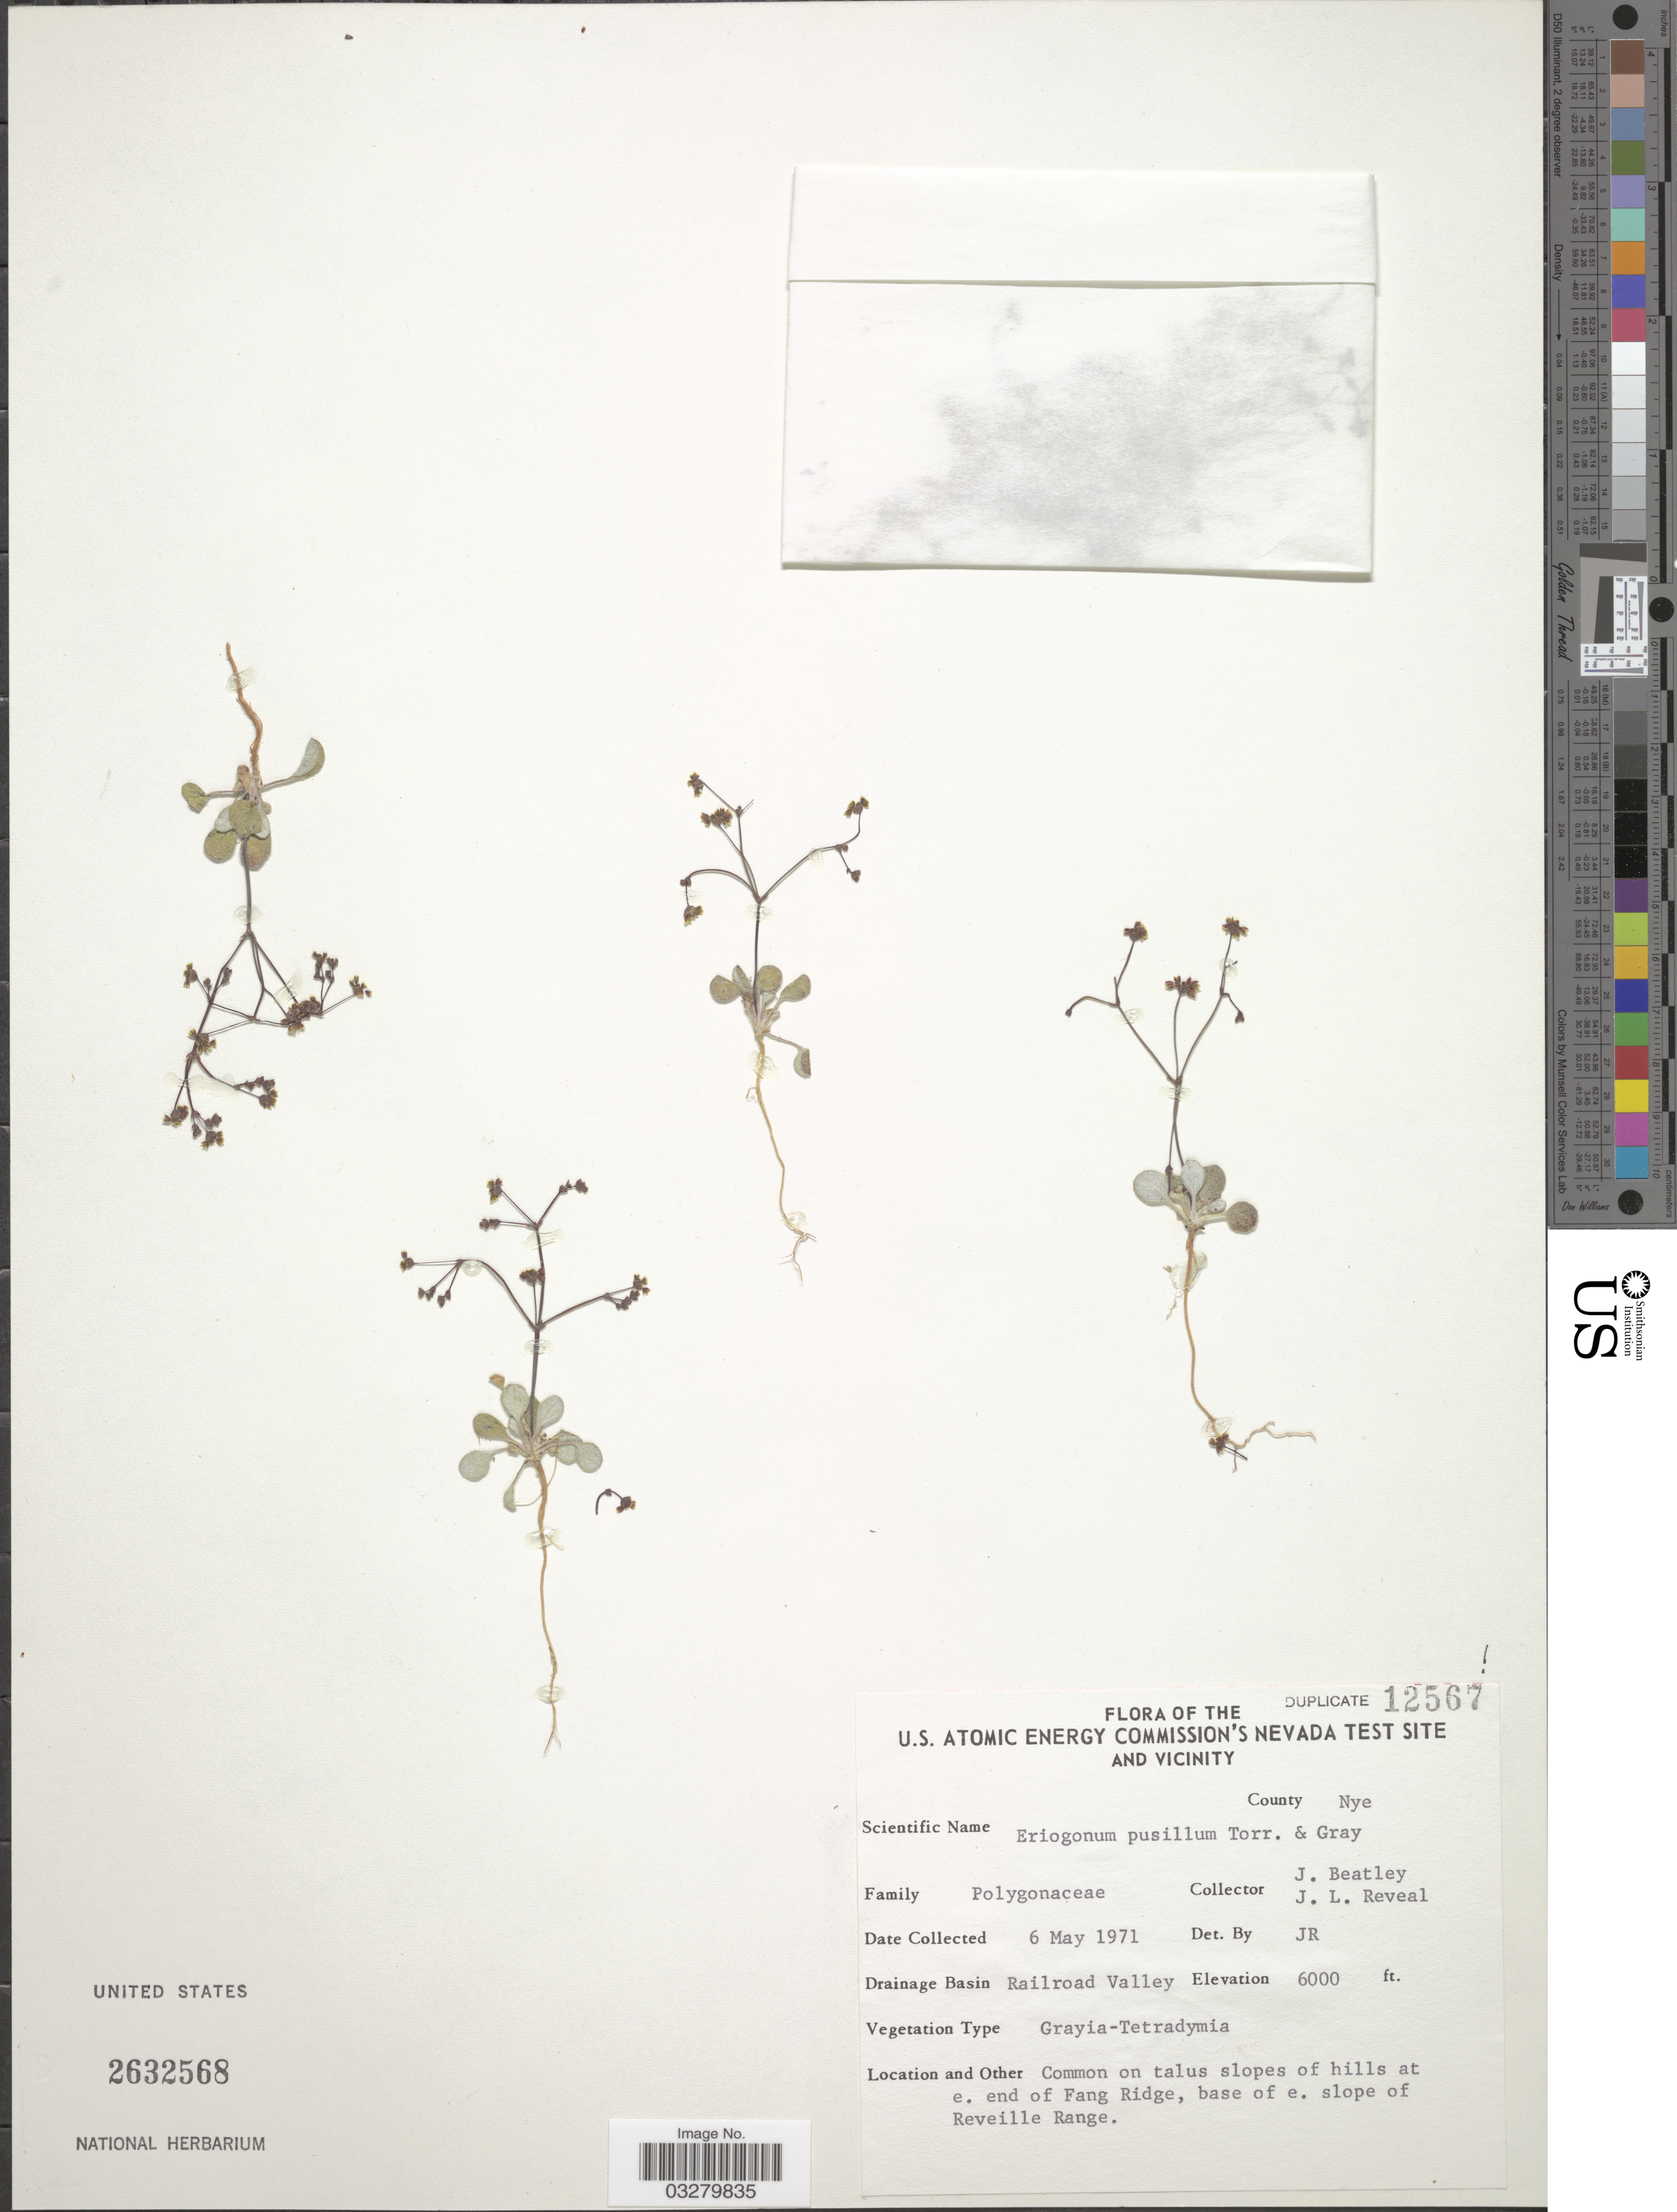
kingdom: Plantae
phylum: Tracheophyta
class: Magnoliopsida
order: Caryophyllales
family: Polygonaceae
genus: Eriogonum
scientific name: Eriogonum pusillum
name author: Torr. & A. Gray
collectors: J. C. Beatley & J. L. Reveal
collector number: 12567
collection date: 1971-05-06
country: United States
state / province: Nevada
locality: U.S. Atomic Energy Commission's Nevada Test Site and Vicinity. County Nye. Drainage Basin Railroad Valley. Common on talus slopes of hills at e. end of Fang Ridge, base of e. slope of Reveille Range.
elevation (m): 1829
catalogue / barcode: US 2632568